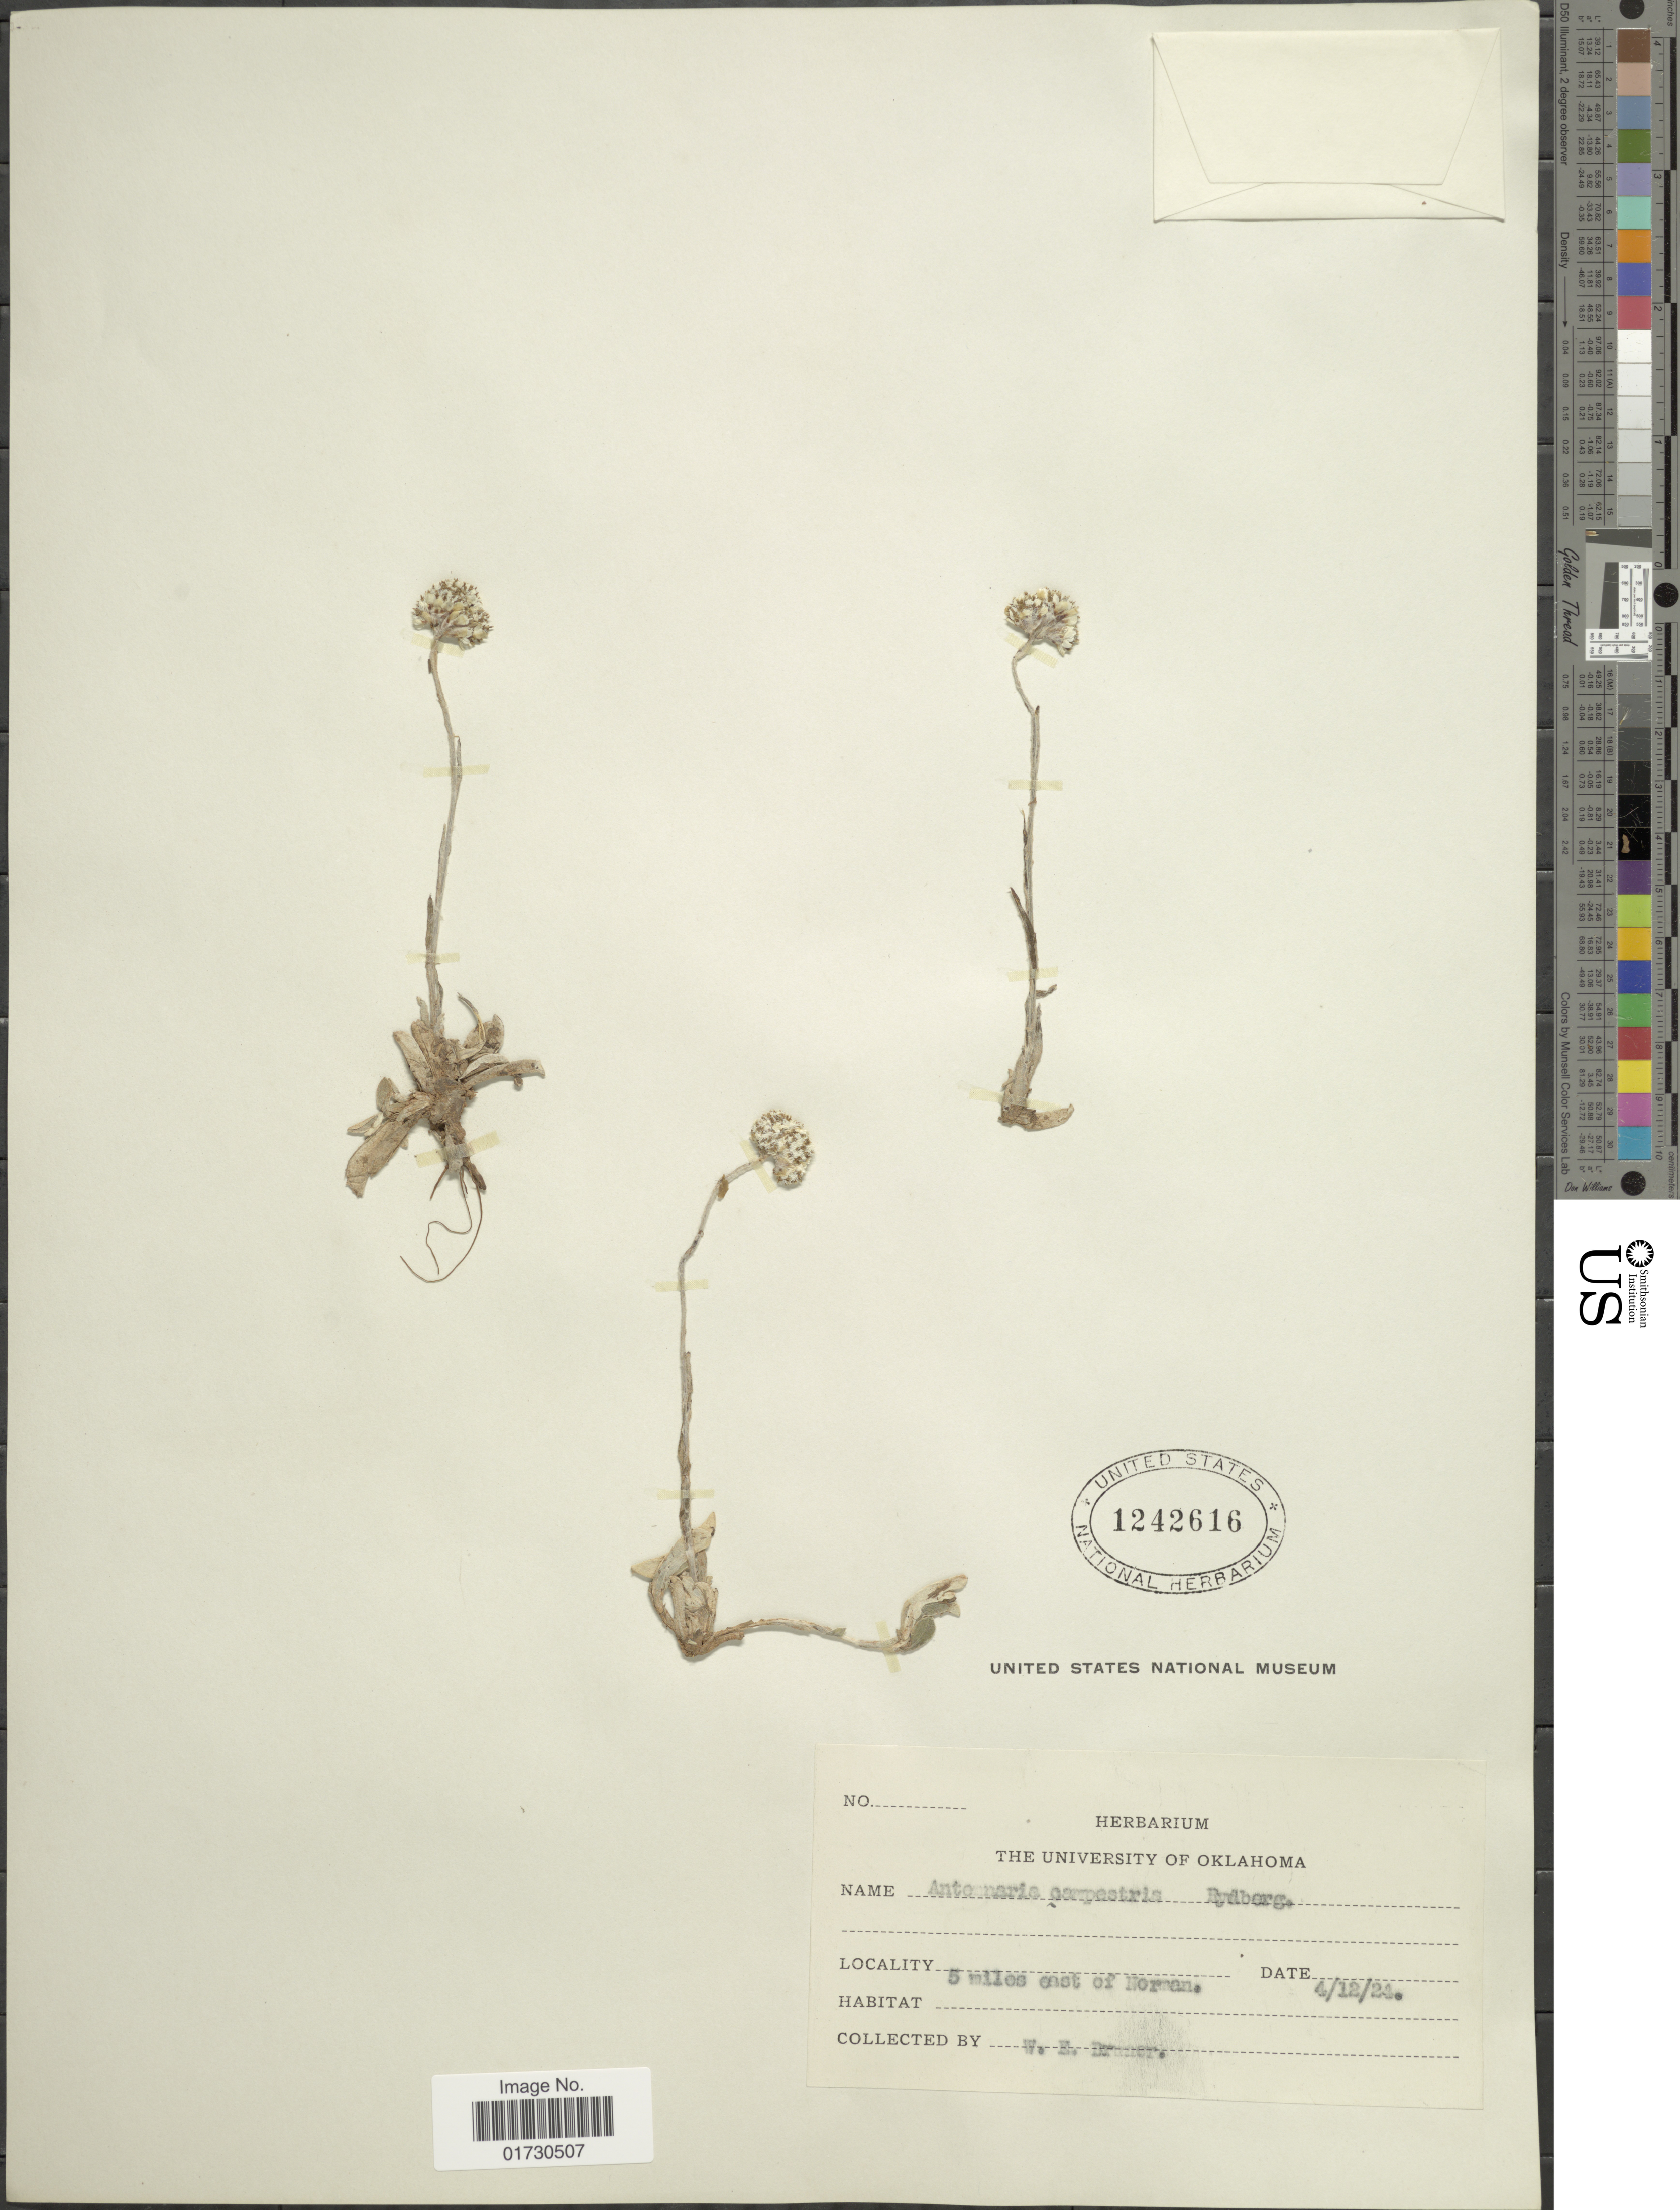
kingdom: Plantae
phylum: Tracheophyta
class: Magnoliopsida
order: Asterales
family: Asteraceae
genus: Antennaria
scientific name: Antennaria campestris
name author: Rydb.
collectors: W. Bruner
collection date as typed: Transcribed d/m/y: 12/4/24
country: United States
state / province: Oklahoma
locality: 5 miles east of Norman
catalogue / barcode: US 1242616